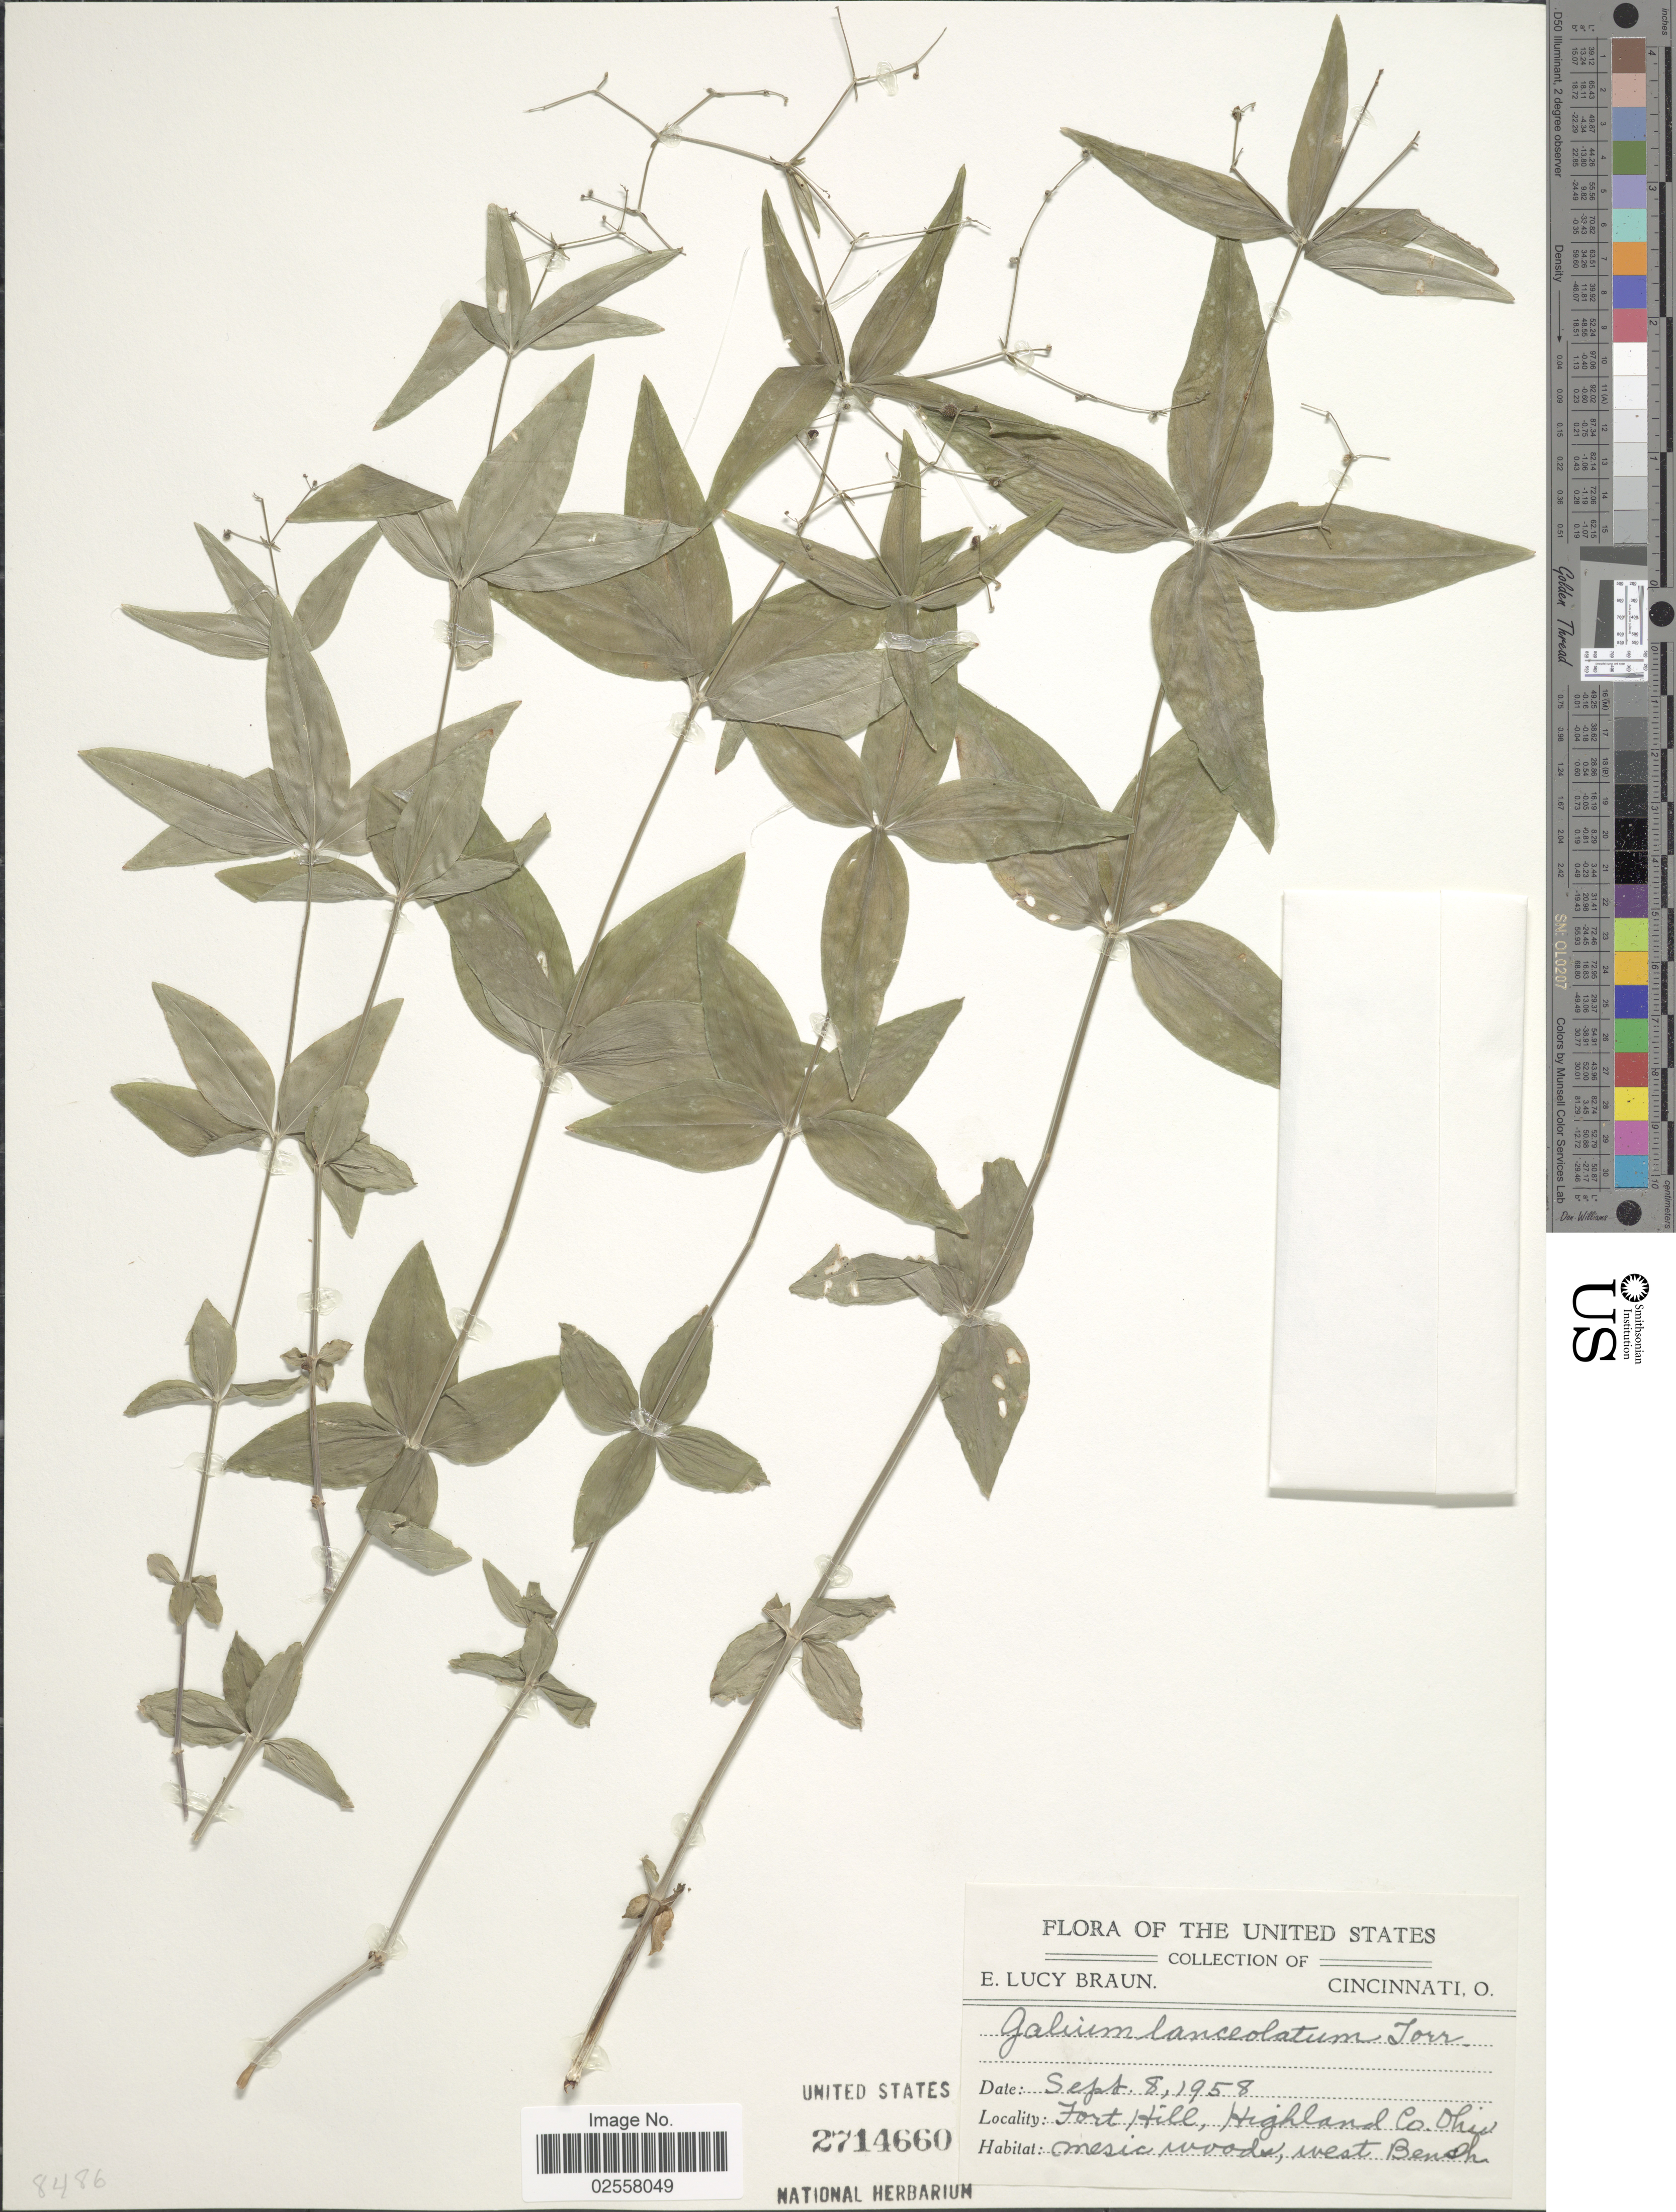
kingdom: Plantae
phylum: Tracheophyta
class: Magnoliopsida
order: Gentianales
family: Rubiaceae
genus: Galium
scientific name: Galium latifolium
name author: Michx.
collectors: E. L. Braun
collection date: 1958-09-08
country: United States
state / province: Ohio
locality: Fort Hill, Highland Co.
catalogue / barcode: US 2714660